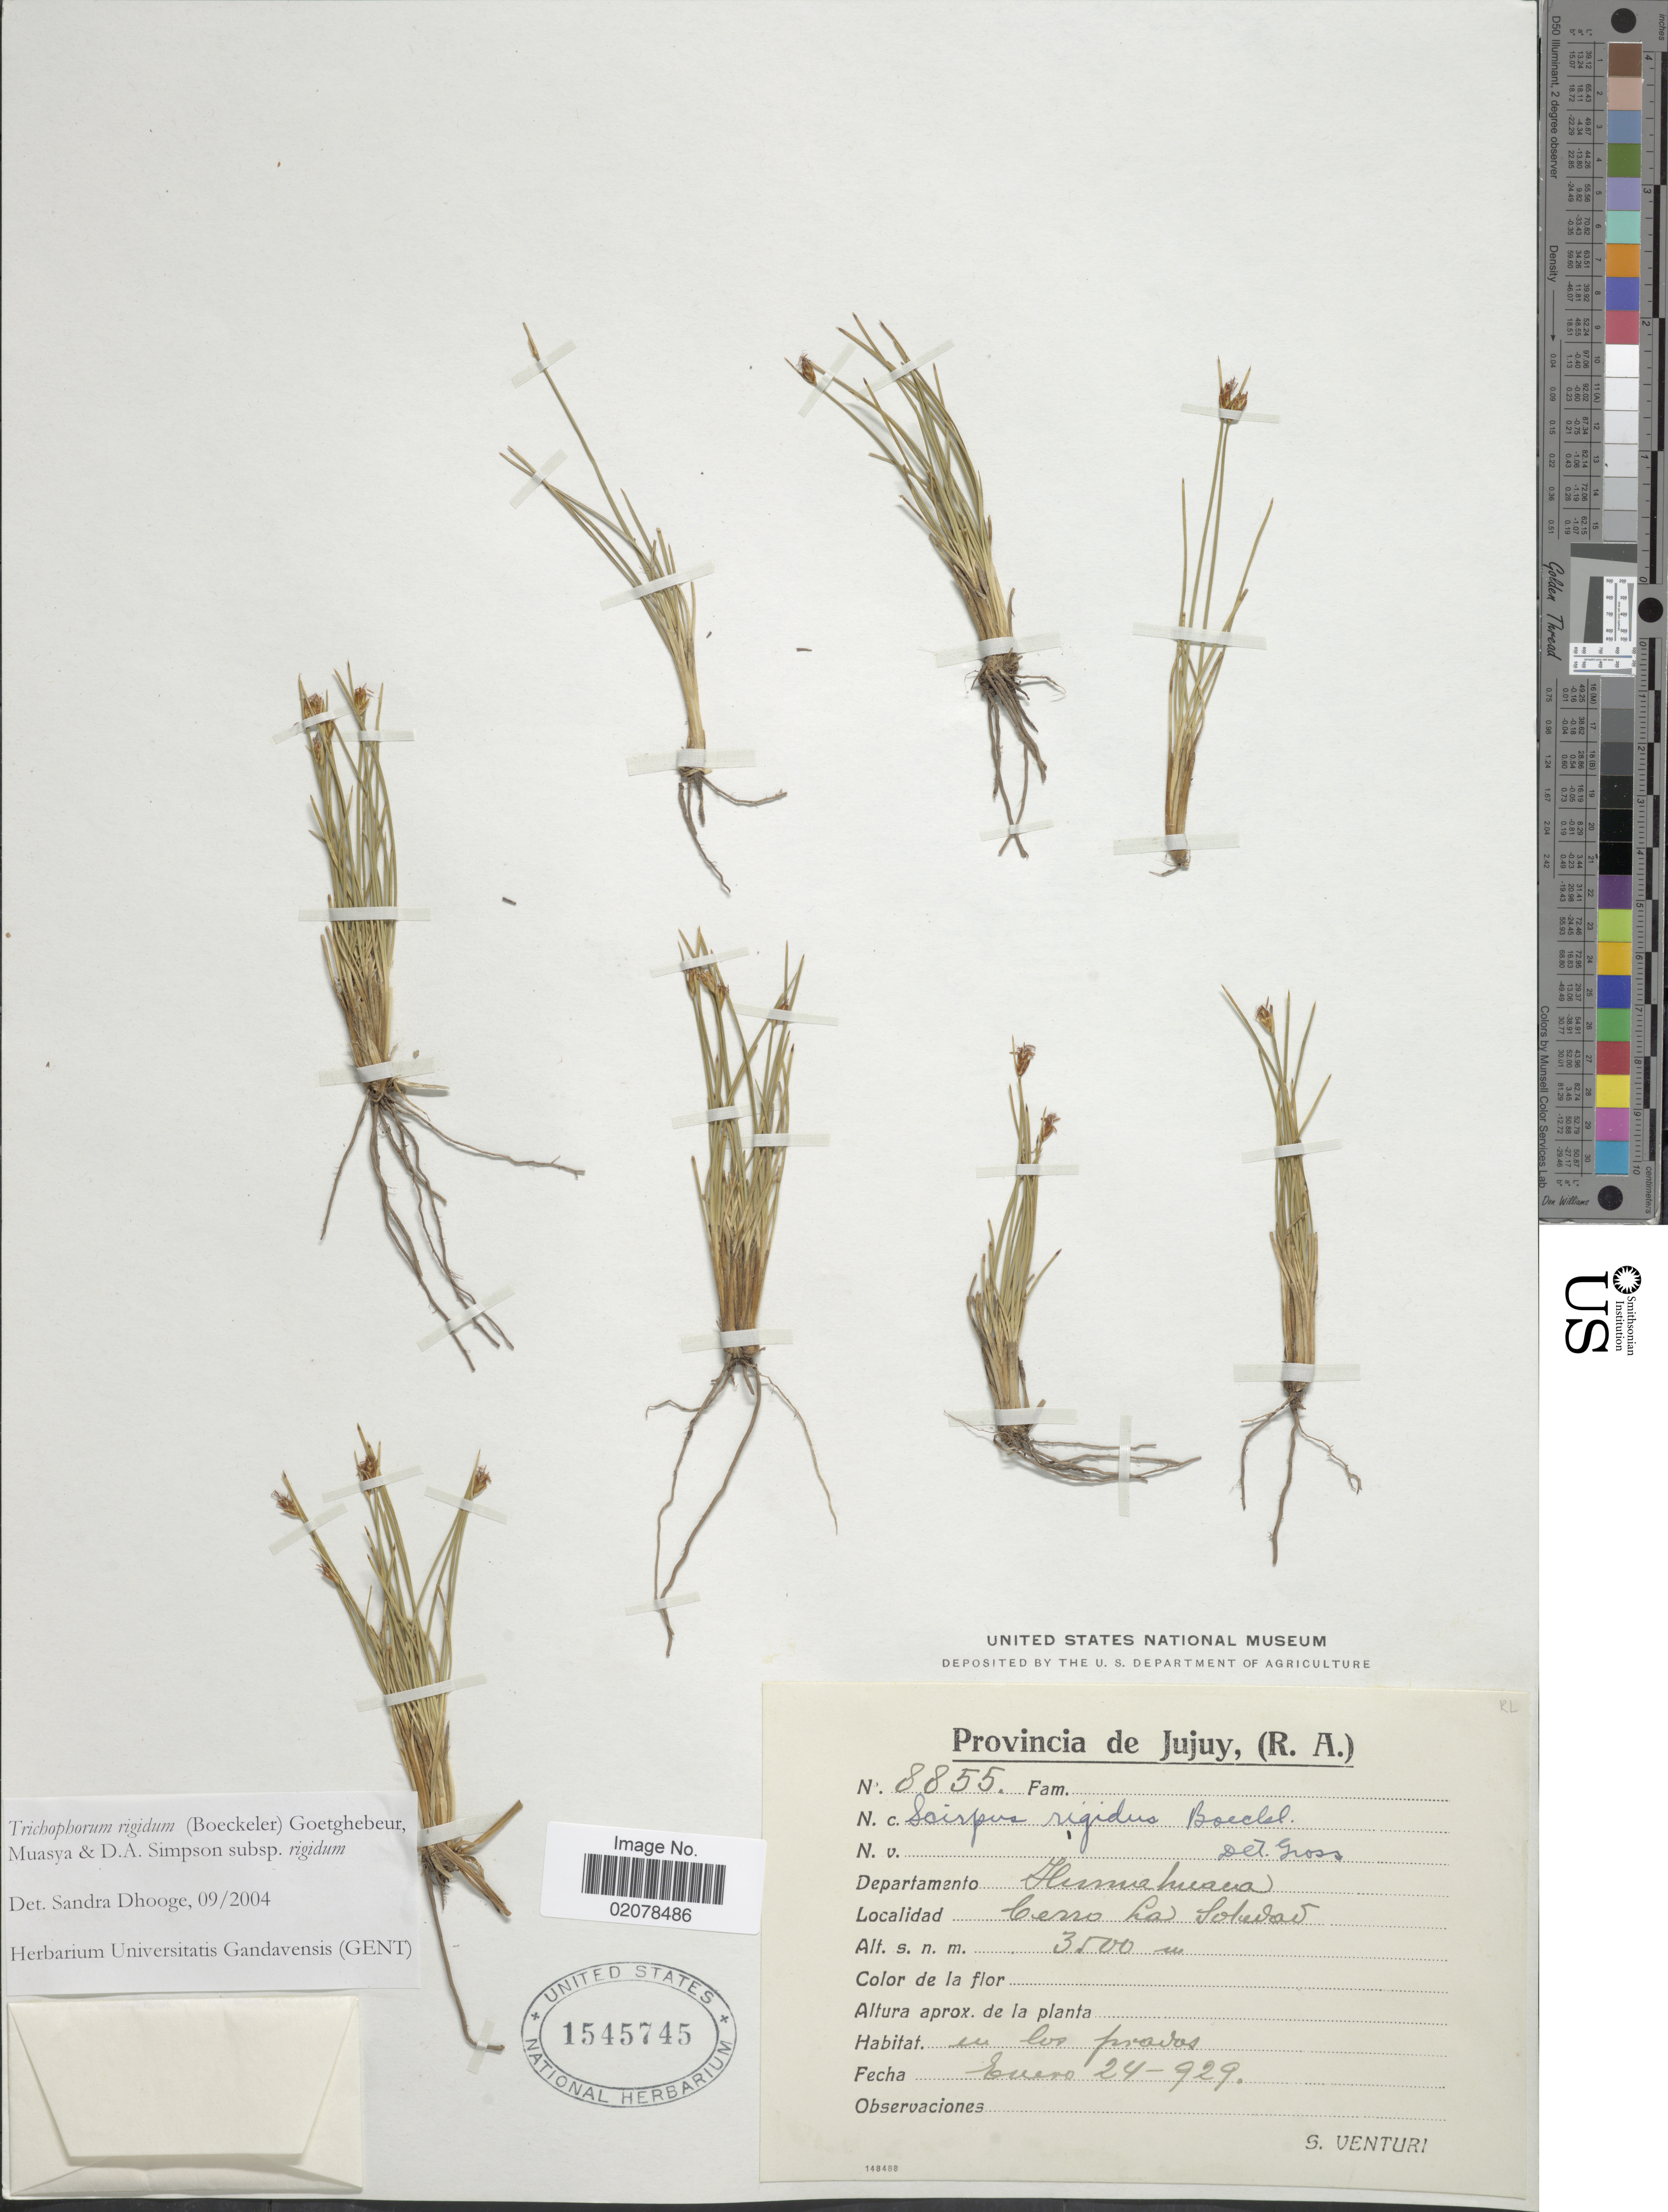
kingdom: Plantae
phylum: Tracheophyta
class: Liliopsida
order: Poales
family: Cyperaceae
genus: Trichophorum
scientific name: Trichophorum rigidum subsp. rigidum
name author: (Steud.) Goetgh. et al.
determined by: Dhooge, S.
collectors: S. Venturi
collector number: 8855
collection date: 1929-01-24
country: Argentina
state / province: Jujuy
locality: Departamento Humahuaca, Cerro La Soledad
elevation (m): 3500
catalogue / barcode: US 1545745